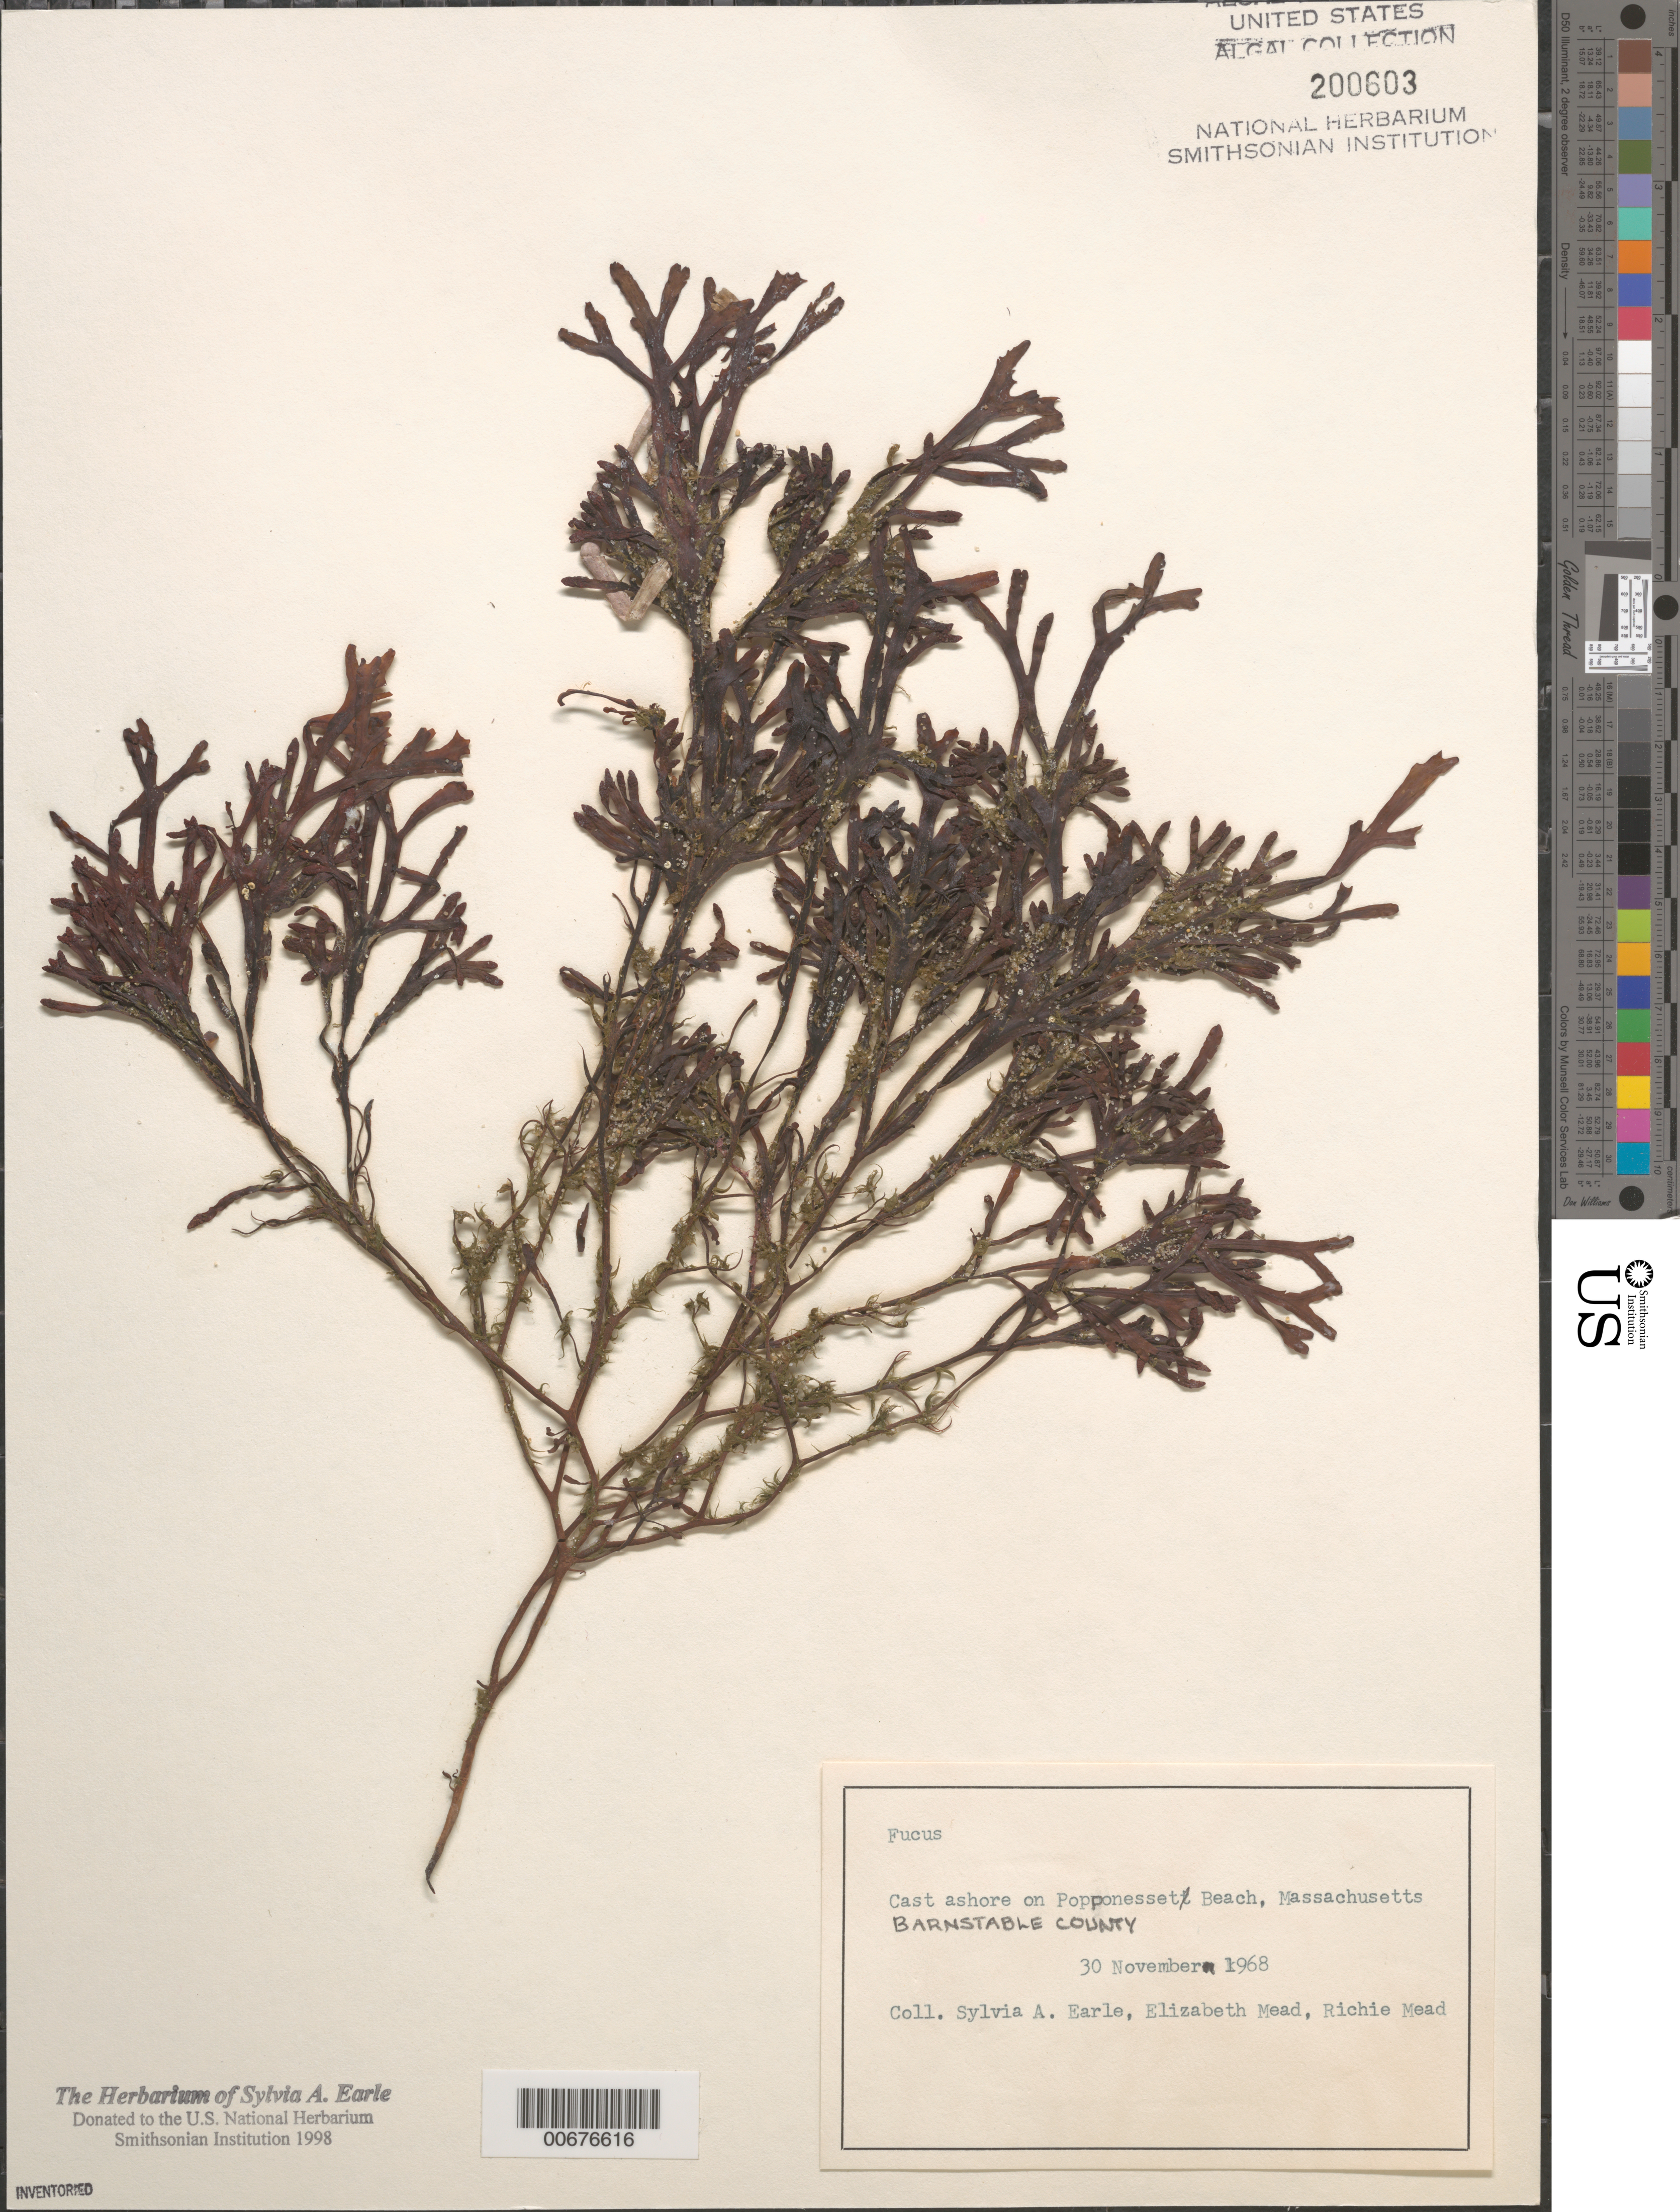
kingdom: Chromista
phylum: Ochrophyta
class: Phaeophyceae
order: Fucales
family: Fucaceae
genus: Fucus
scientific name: Fucus sp.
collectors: S. A. Earle, E. Mead & R. Mead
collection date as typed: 30 Nov 1968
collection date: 1968-11-30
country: United States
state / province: Massachusetts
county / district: Barnstable County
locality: Popponesset Beach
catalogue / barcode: US 200603